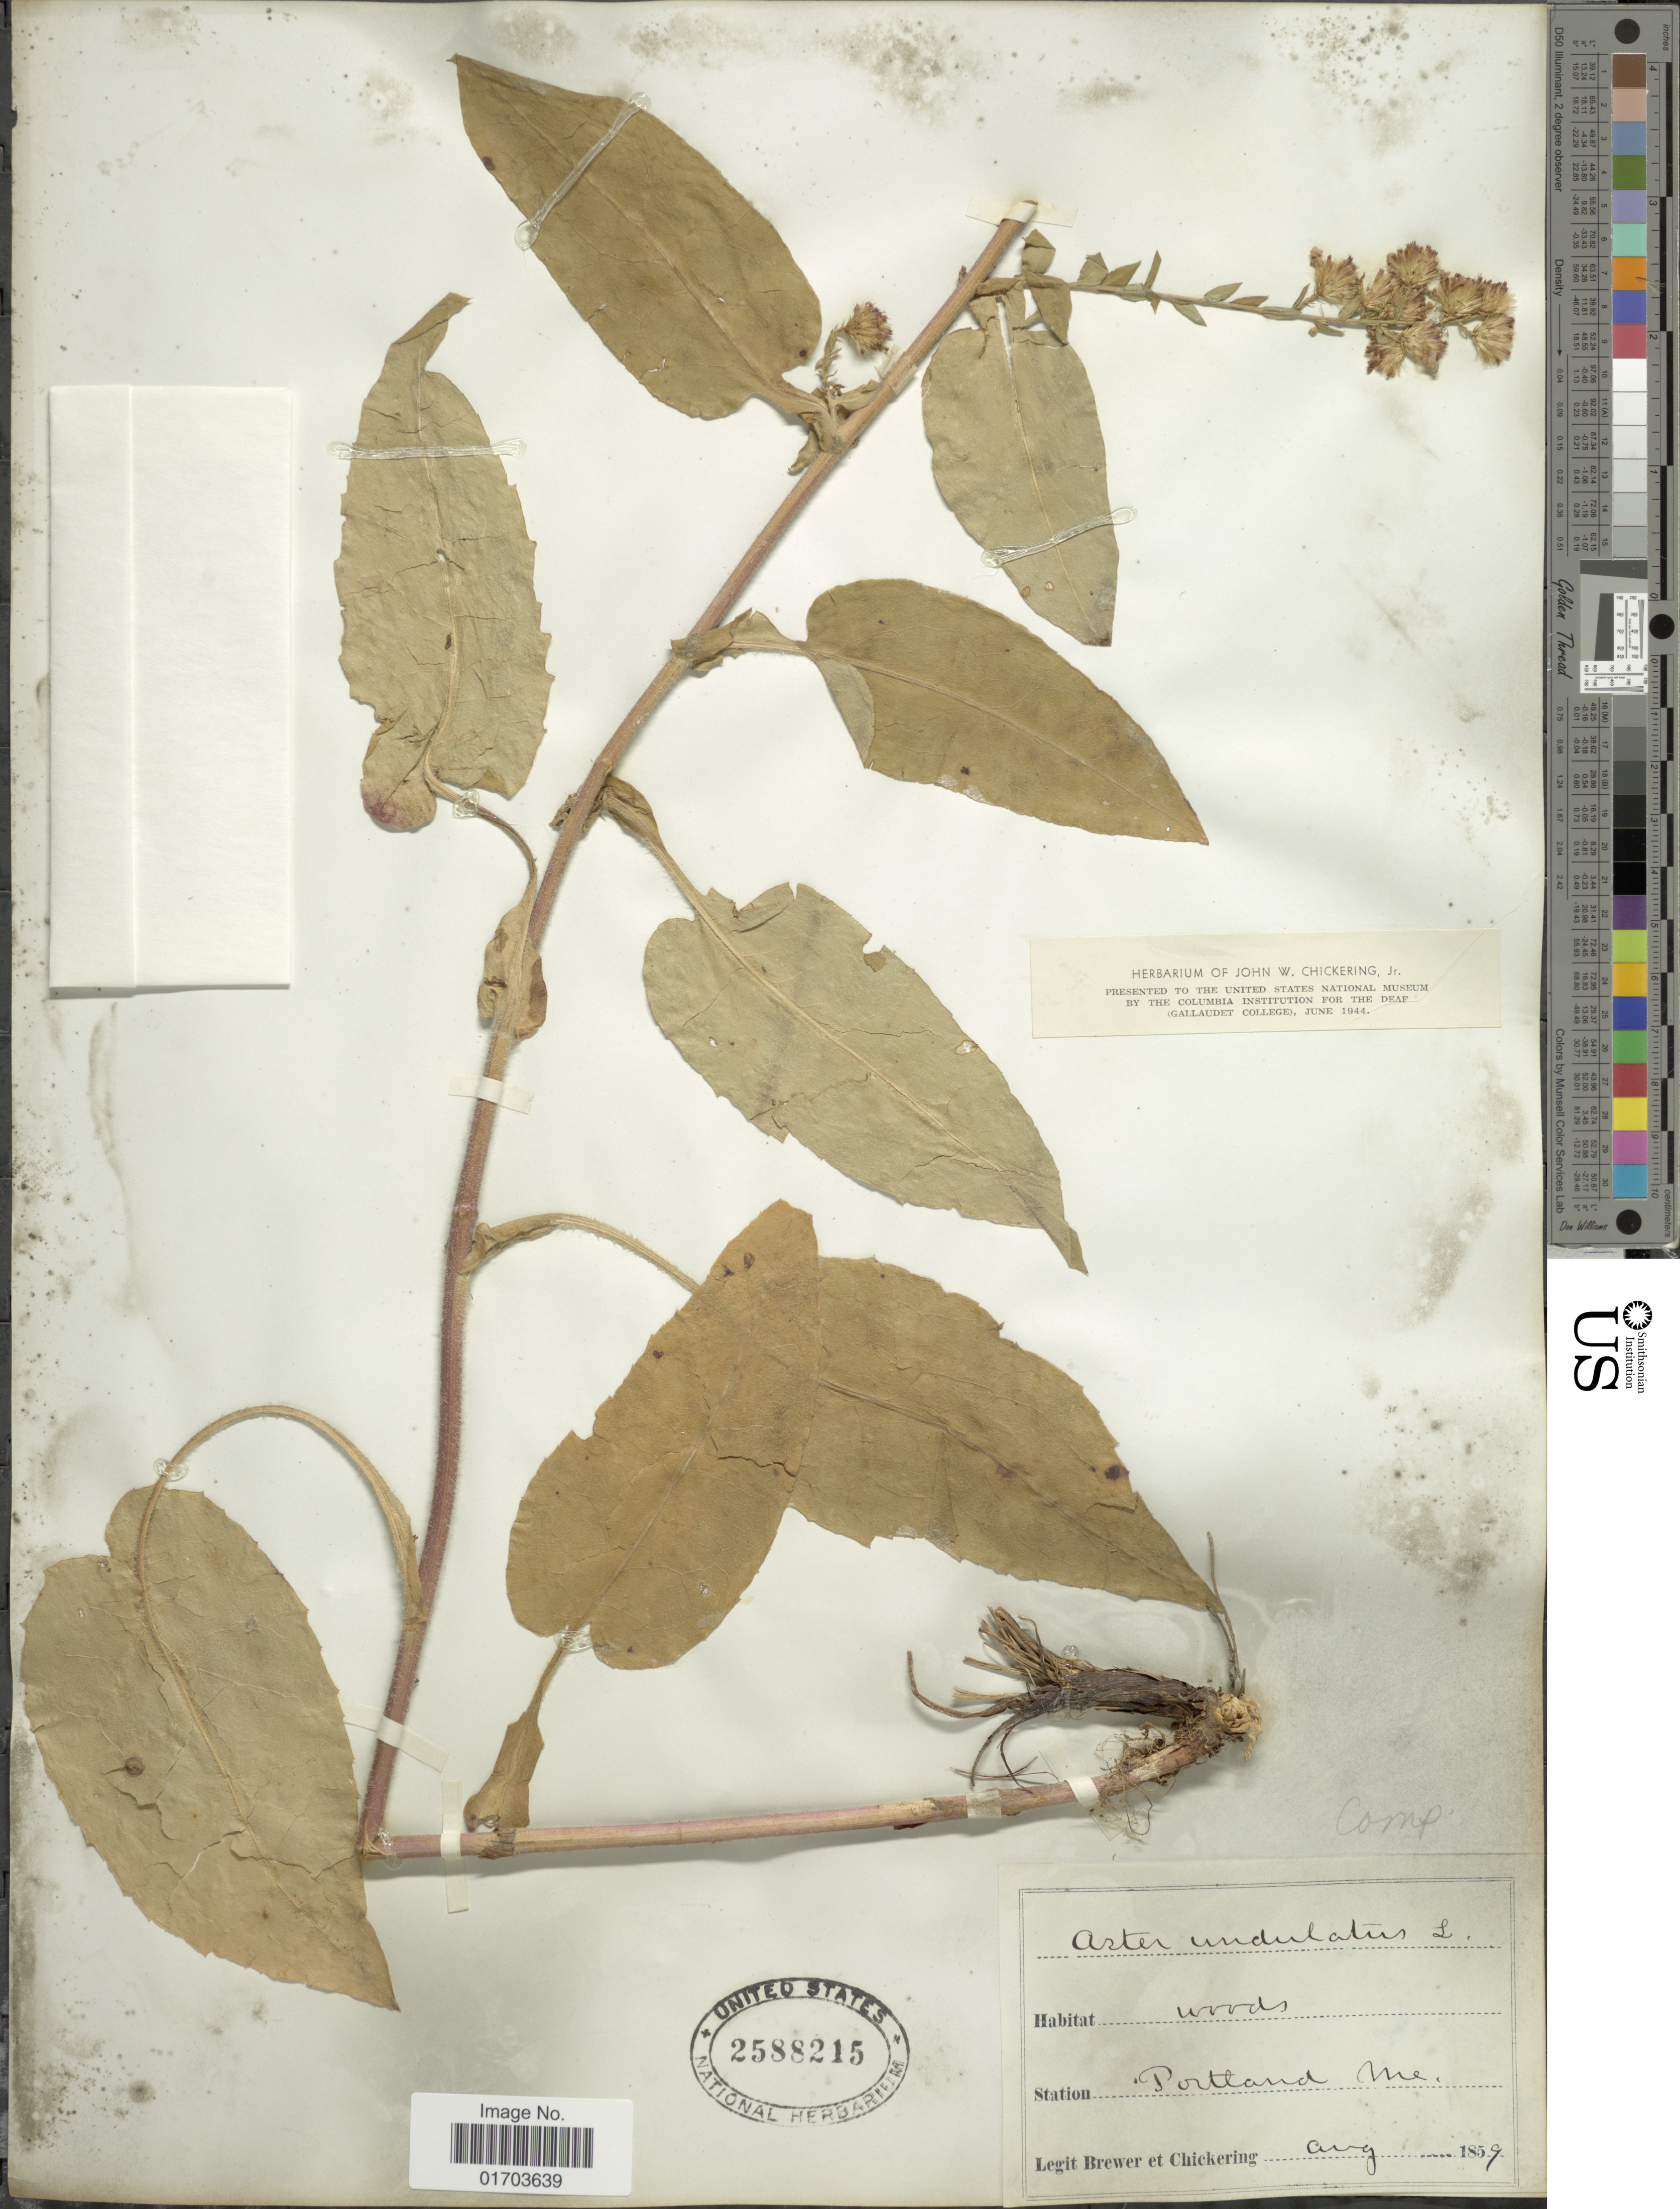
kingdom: Plantae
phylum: Tracheophyta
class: Magnoliopsida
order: Asterales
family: Asteraceae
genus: Symphyotrichum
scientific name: Symphyotrichum undulatum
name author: (L.) G.L. Nesom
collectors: -. Brewer & -. Chickering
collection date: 1859-08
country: United States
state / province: Maine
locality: Portland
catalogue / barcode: US 2588215